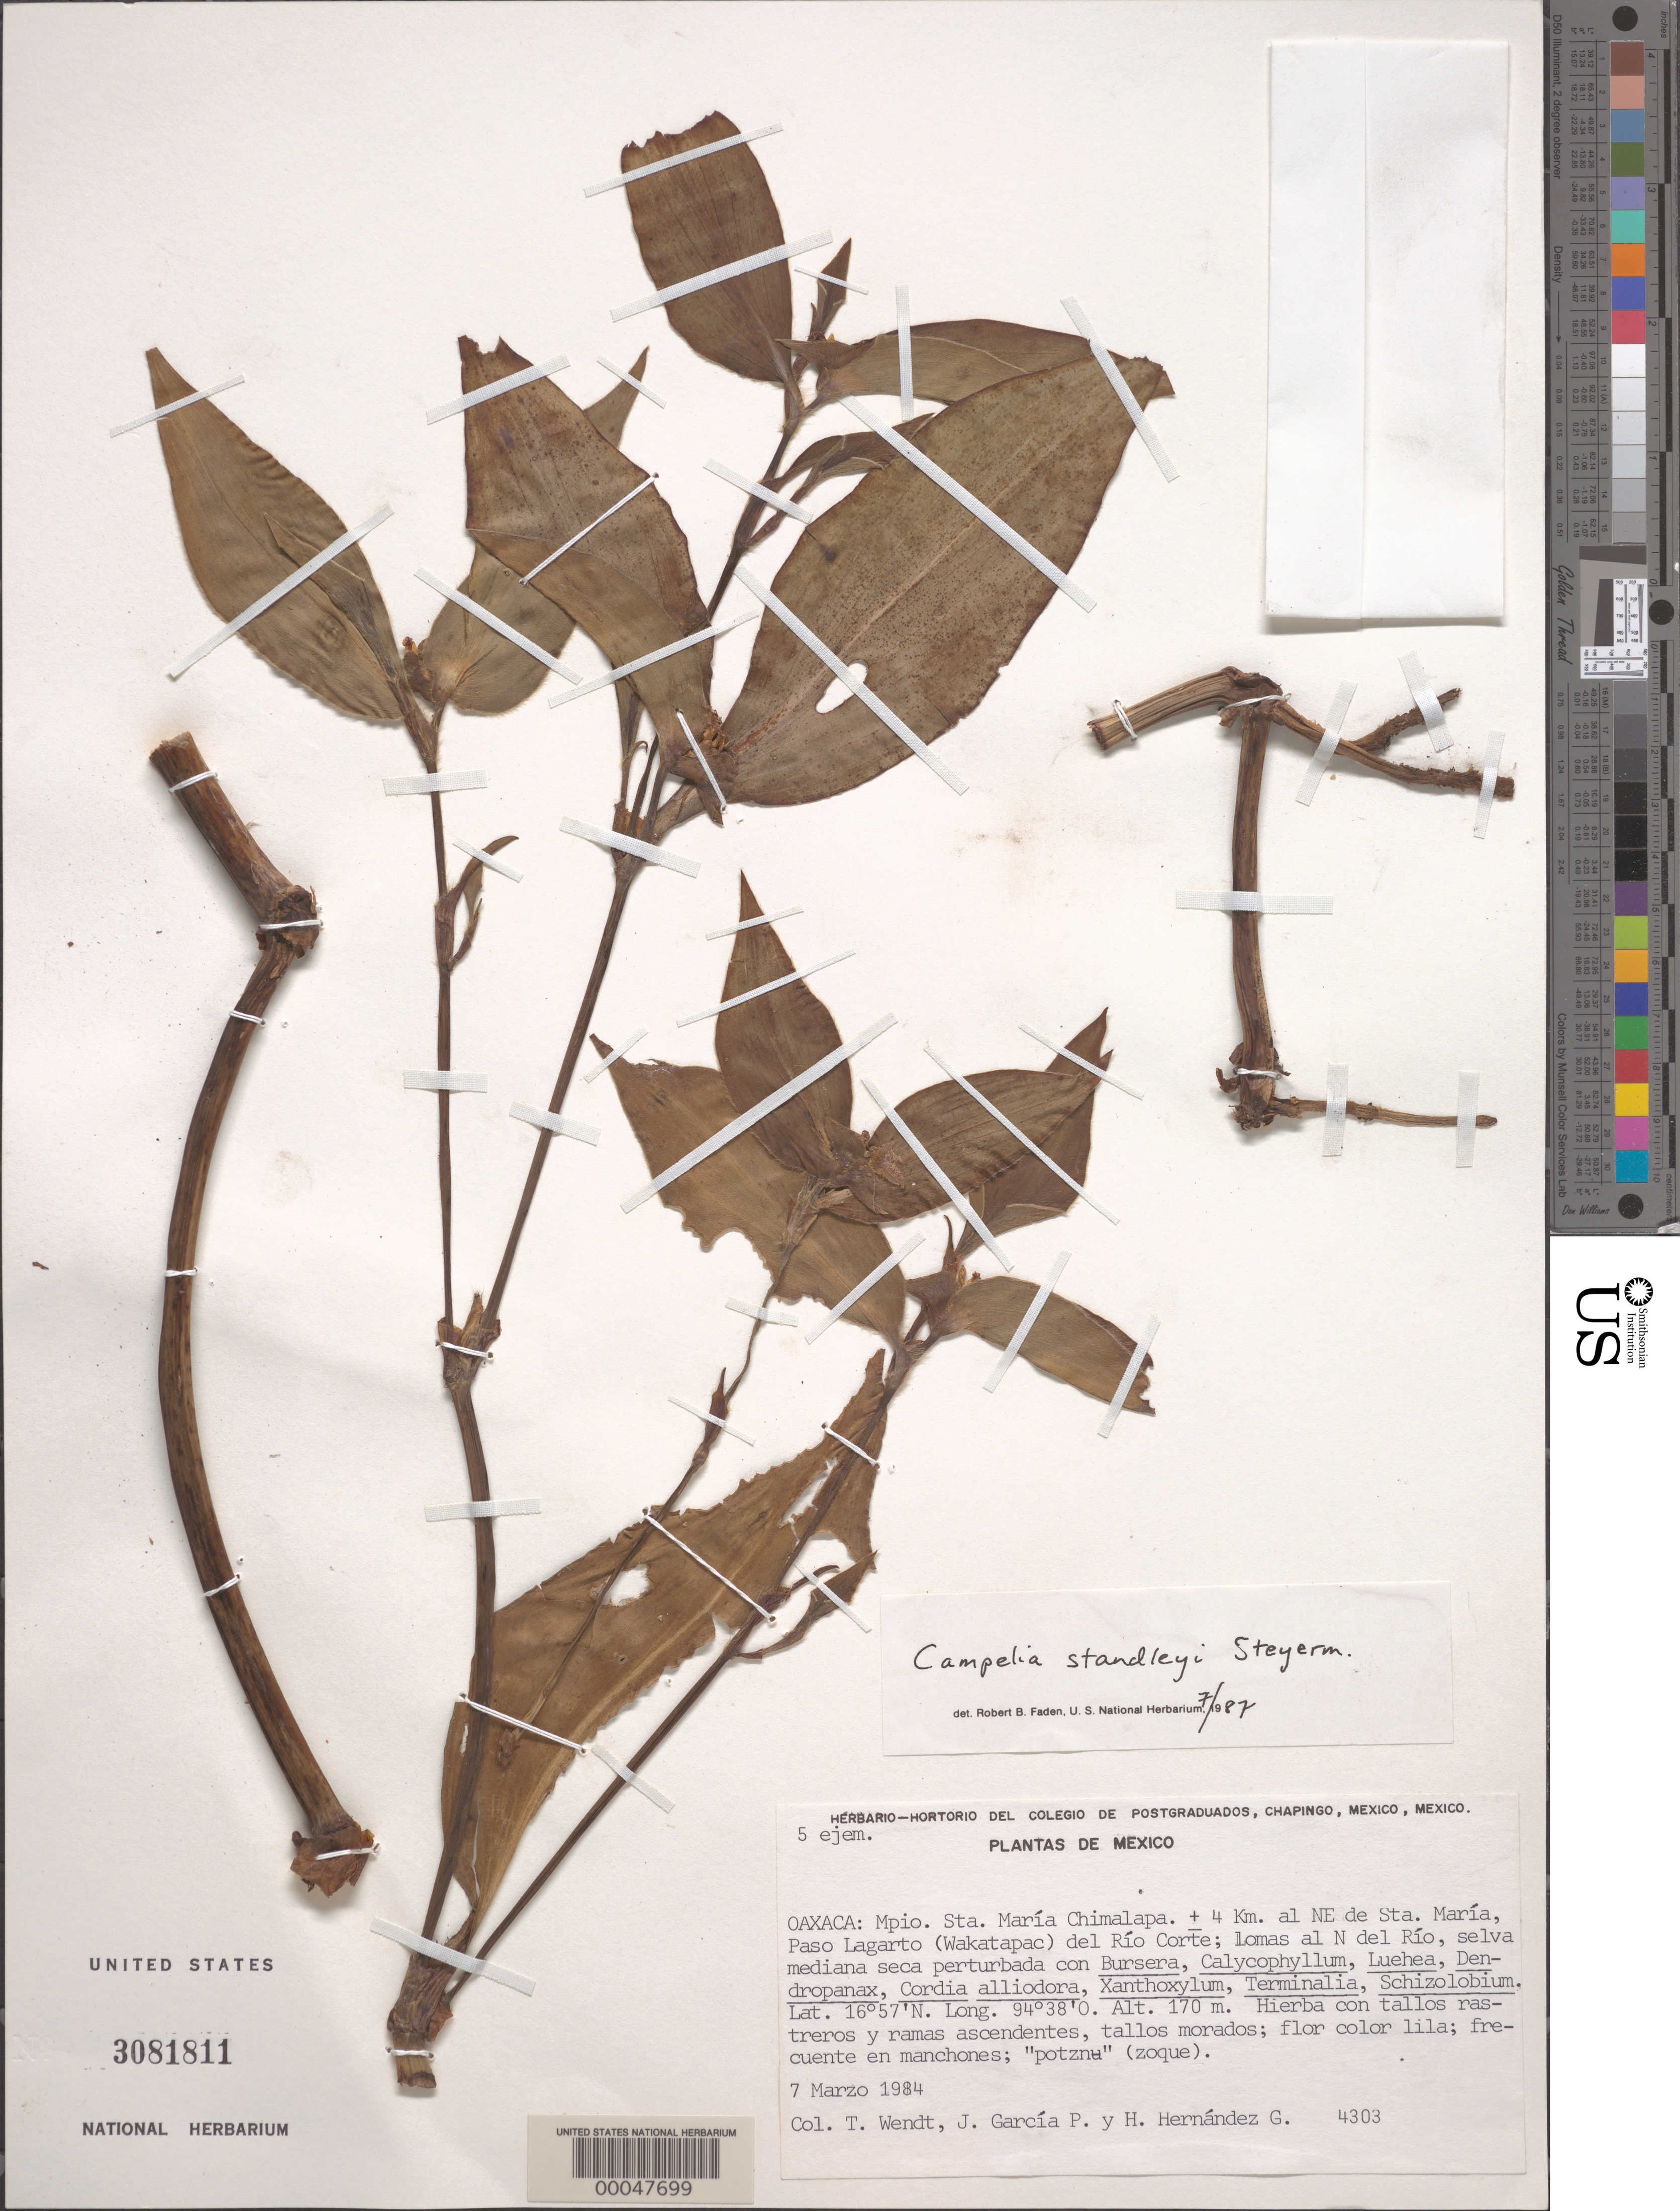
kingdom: Plantae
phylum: Tracheophyta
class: Liliopsida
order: Commelinales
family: Commelinaceae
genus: Tradescantia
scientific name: Tradescantia soconuscana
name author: Steyerm.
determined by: Faden, Robert B., (US), Smithsonian Institution - National Museum of Natural History (UNITED STATES)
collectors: T. L. Wendt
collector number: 4303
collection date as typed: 07 Mar 1984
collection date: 1984-03-07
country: Mexico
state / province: Oaxaca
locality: Santa maria chimalapa, NE of sta. maria, paso lagarto (wakatapac) del rio corte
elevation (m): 170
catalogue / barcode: US 3081811